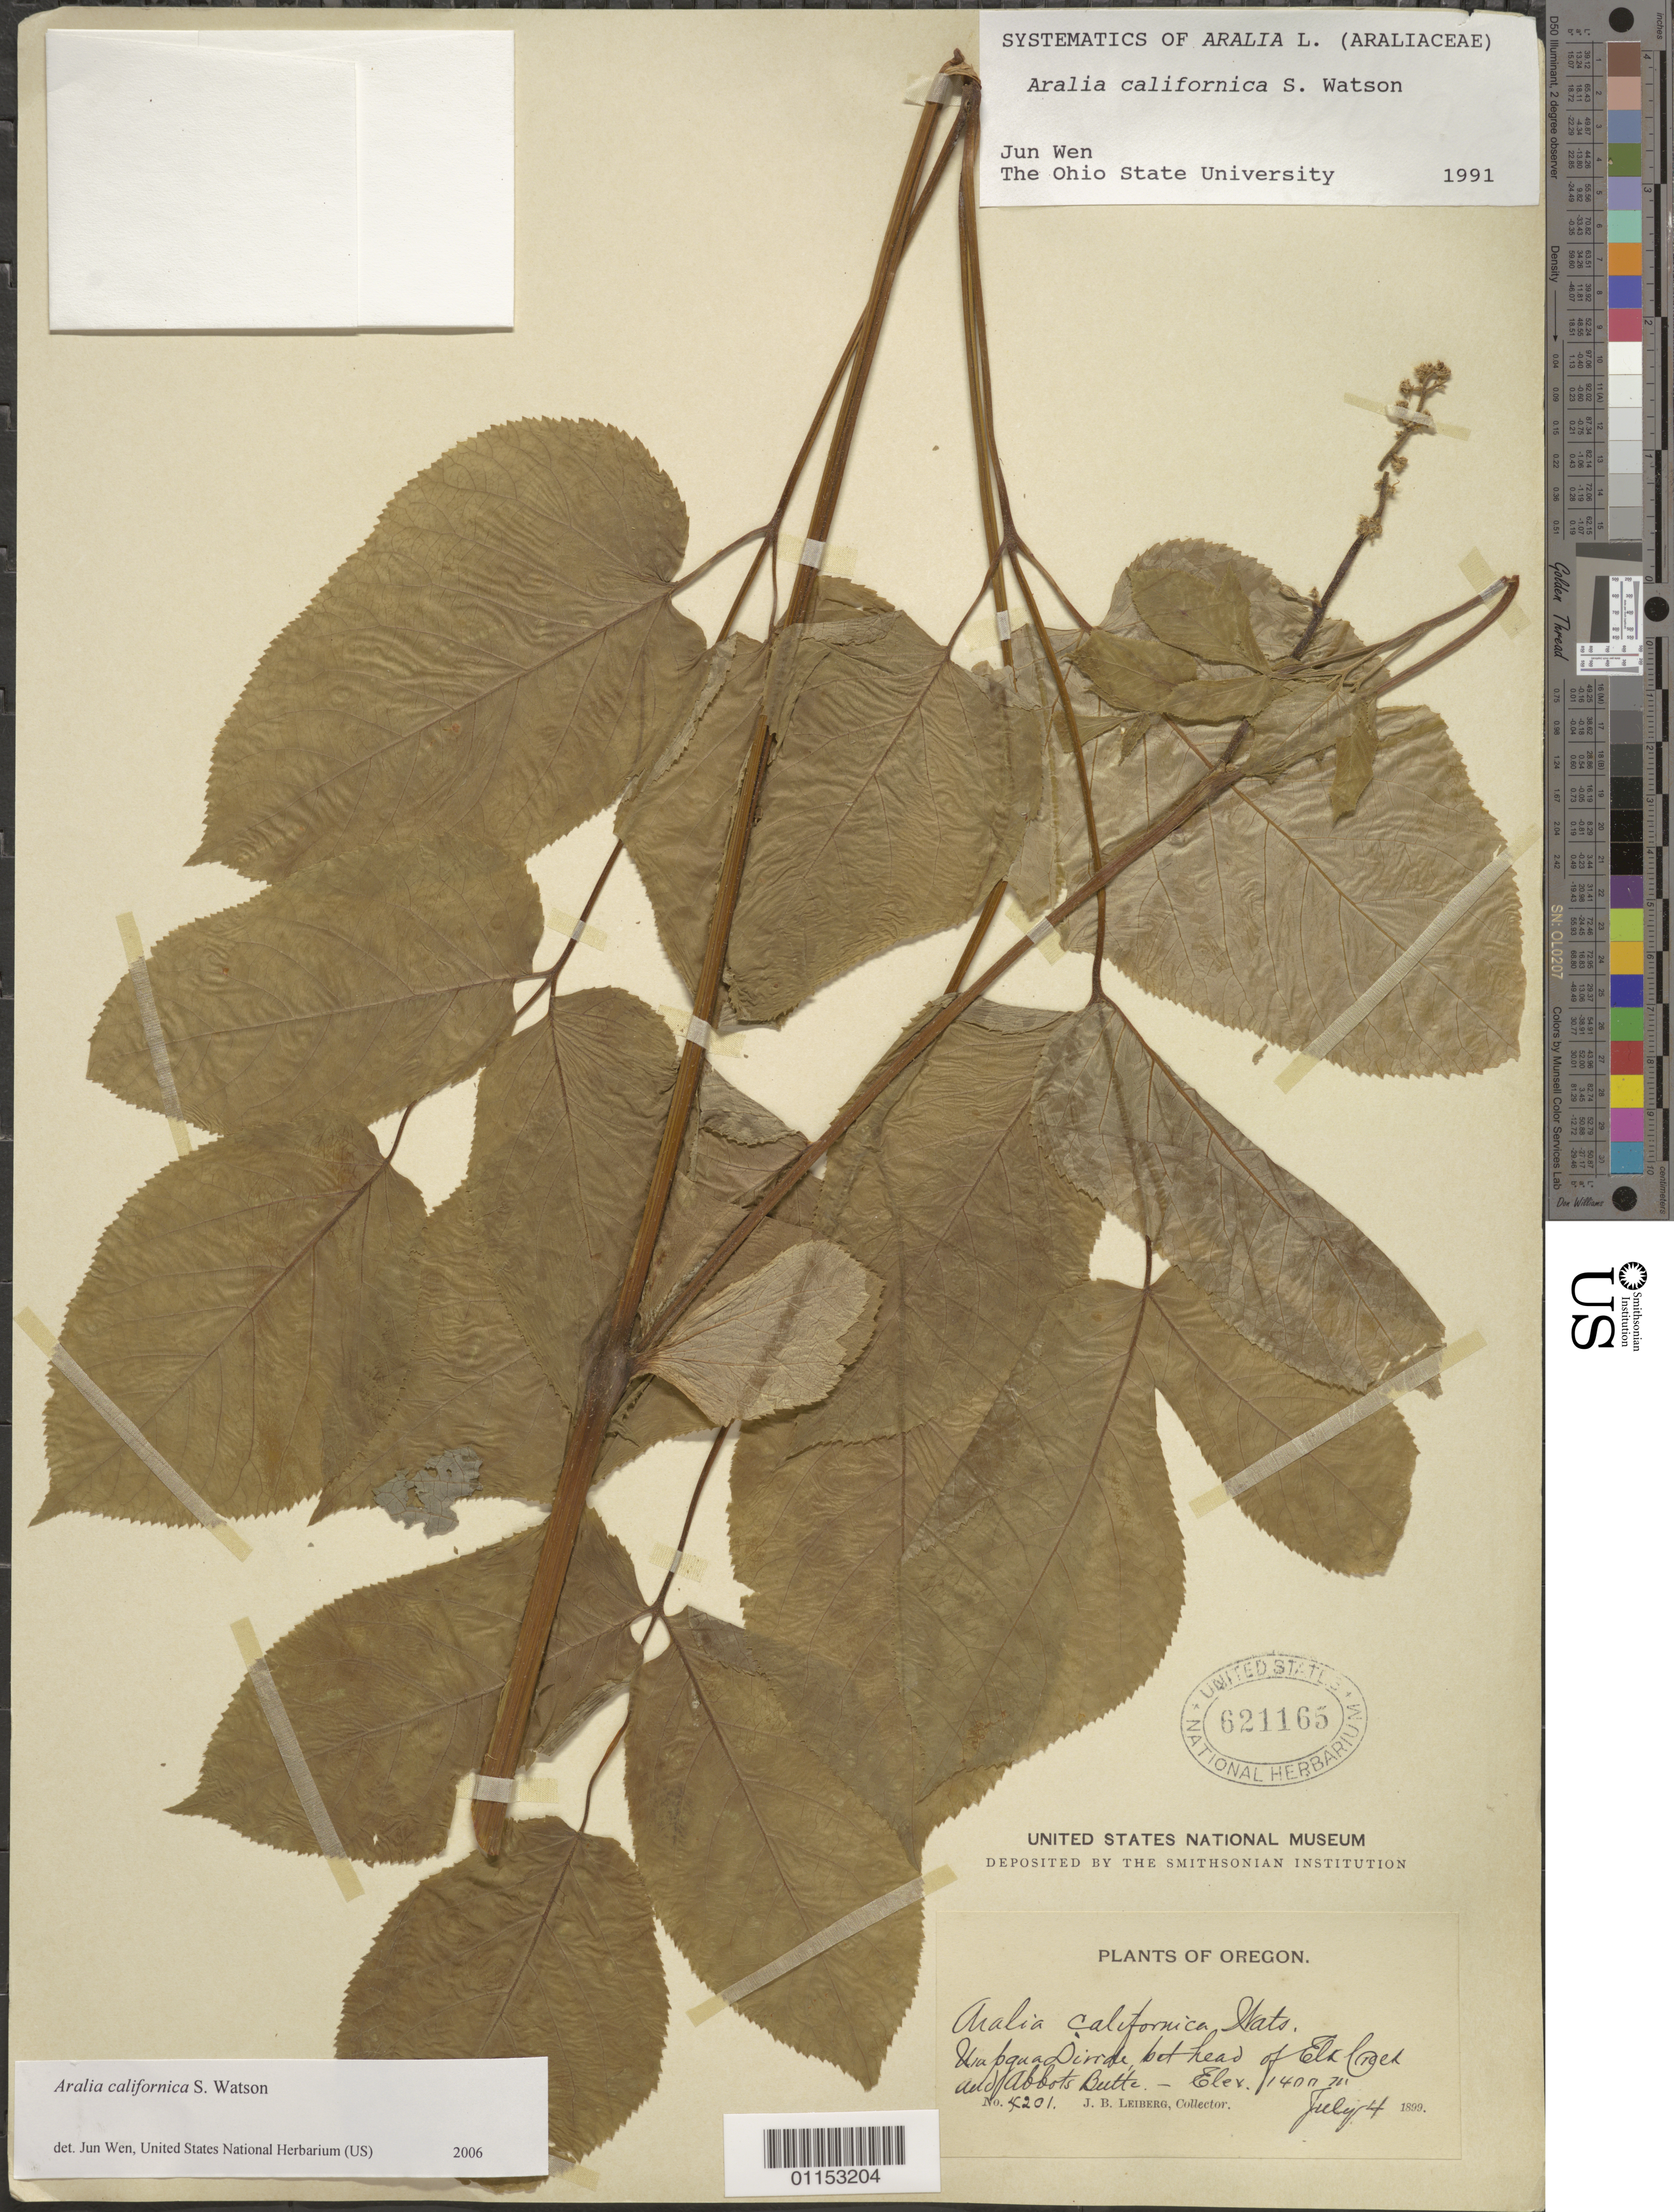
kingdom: Plantae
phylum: Tracheophyta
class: Magnoliopsida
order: Apiales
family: Araliaceae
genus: Aralia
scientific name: Aralia californica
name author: S. Watson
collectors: J. B. Leiberg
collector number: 4201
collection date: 1899-07-04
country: United States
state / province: Oregon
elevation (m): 1400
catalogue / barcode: US 621165